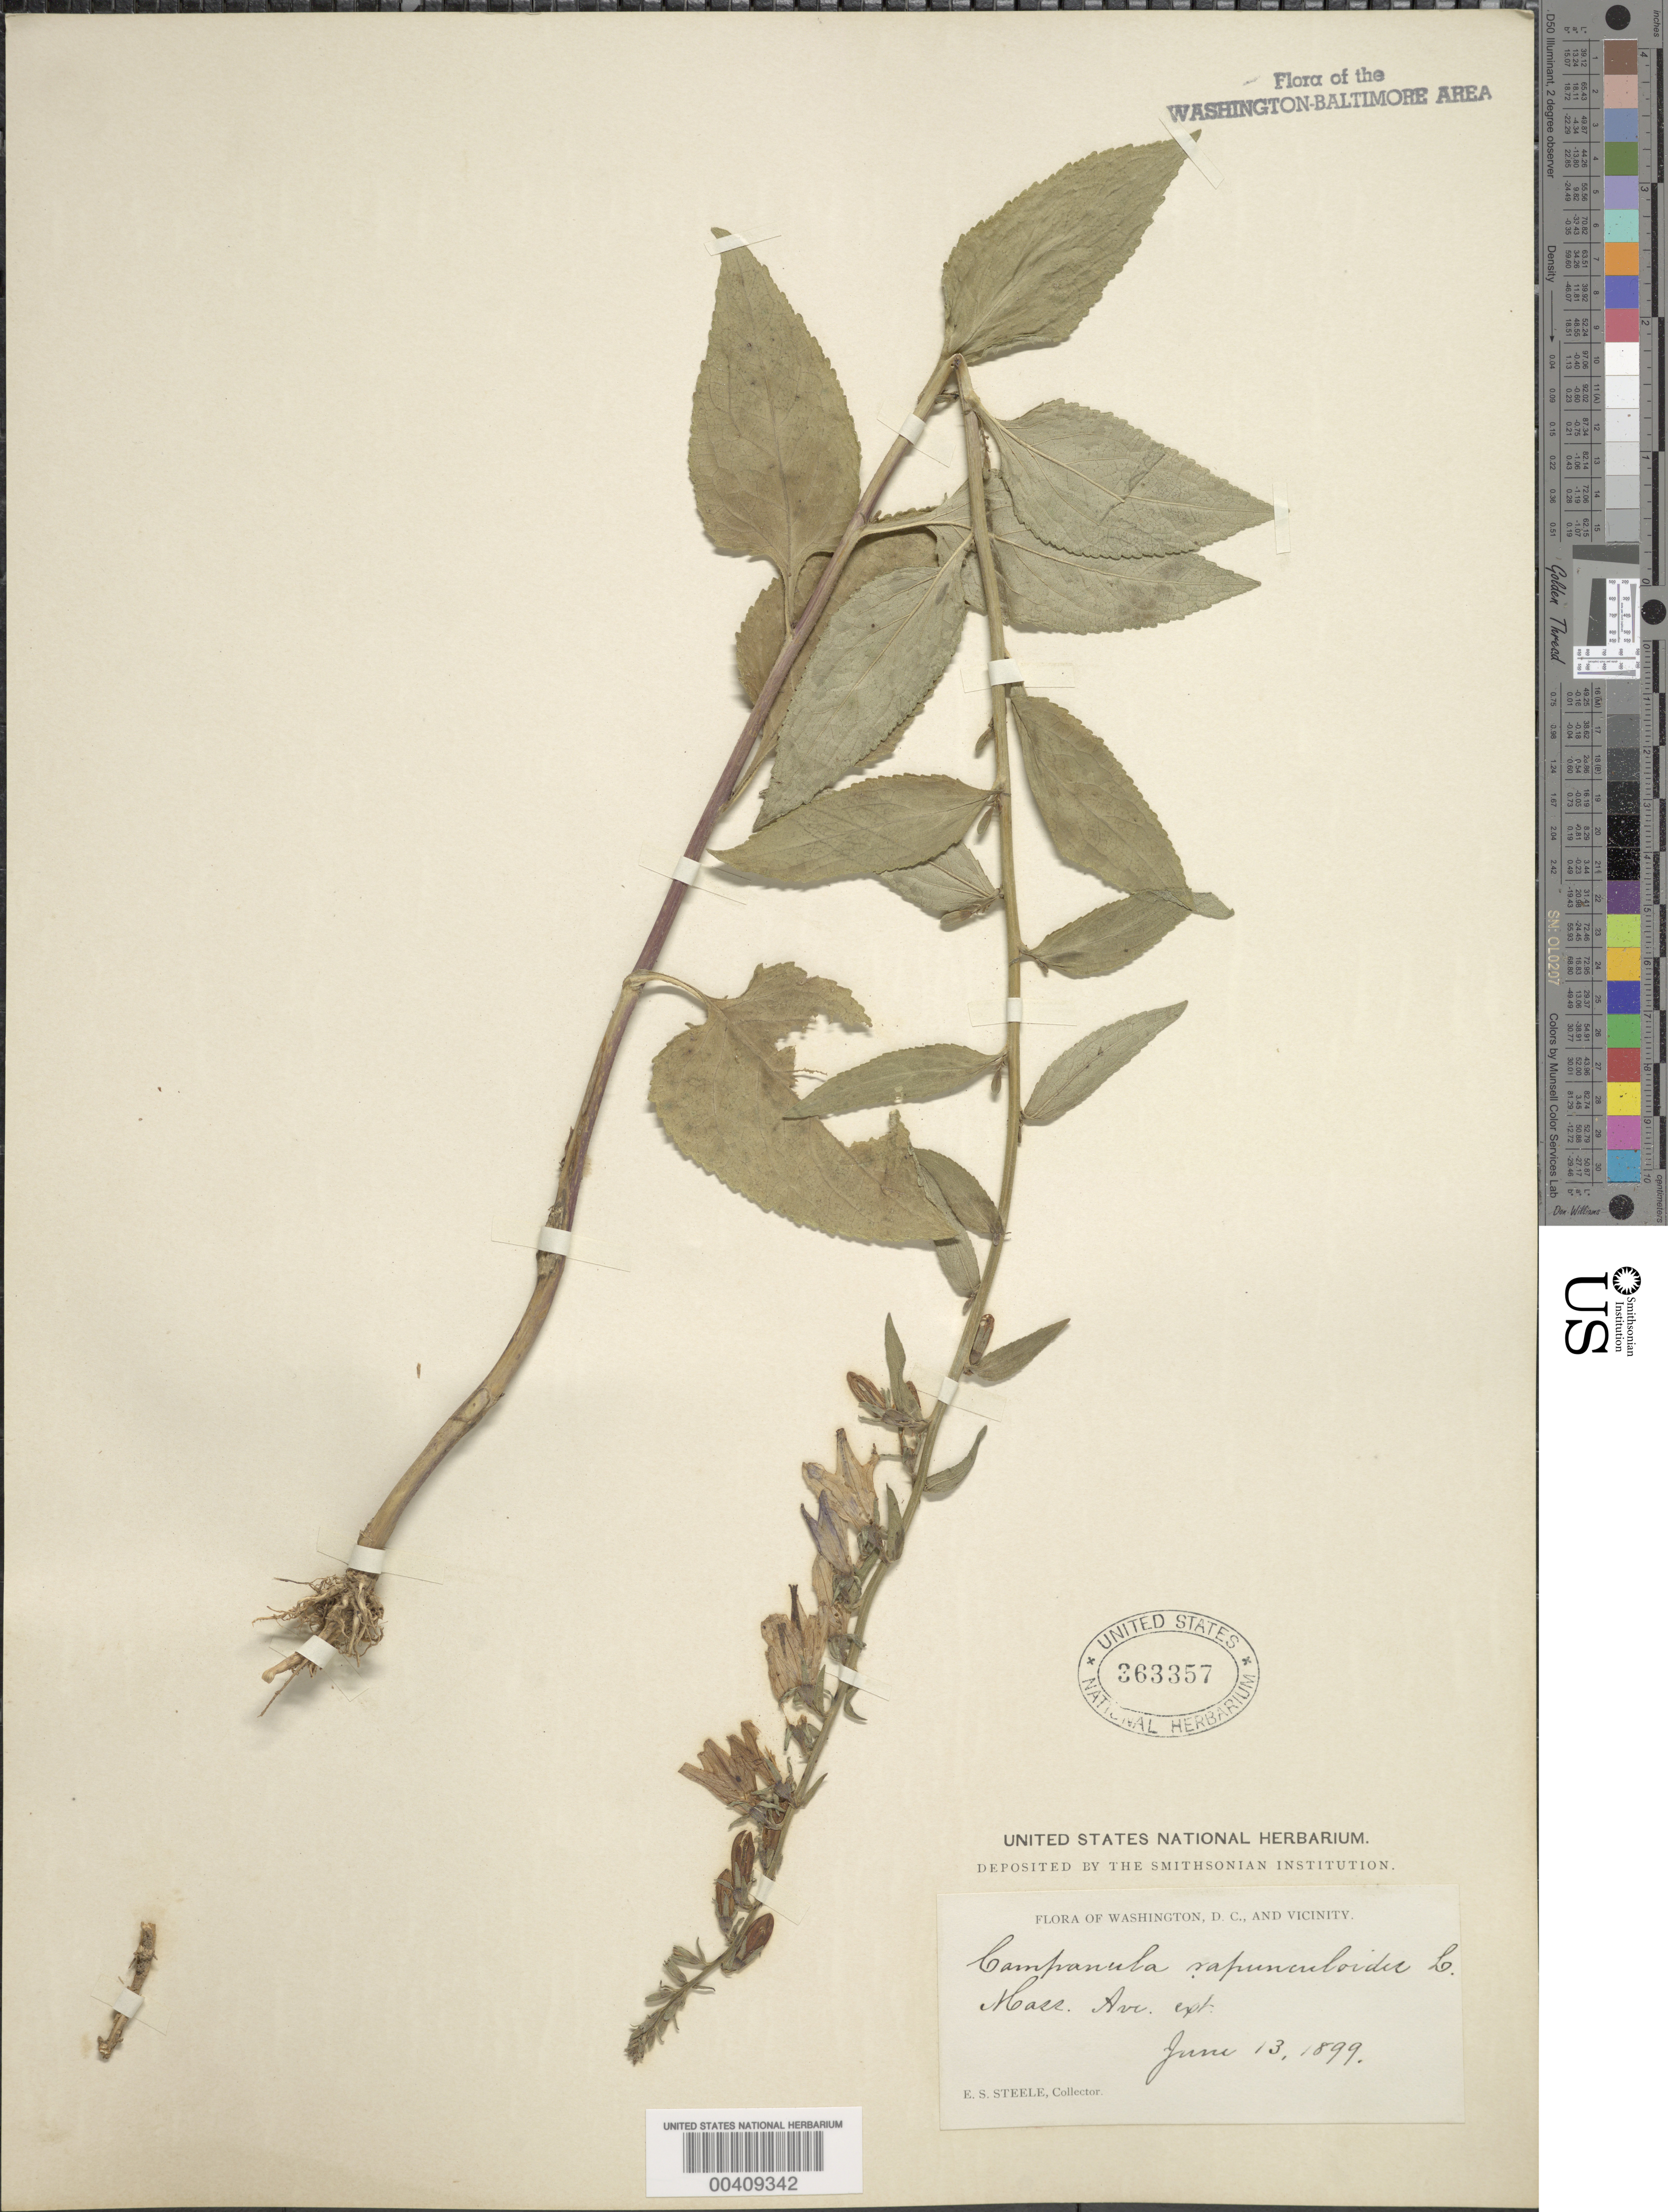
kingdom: Plantae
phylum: Tracheophyta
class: Magnoliopsida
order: Asterales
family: Campanulaceae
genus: Campanula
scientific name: Campanula rapunculoides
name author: L.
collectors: E. Steele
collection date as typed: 13 Jun 1899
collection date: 1899-06-13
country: United States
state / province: District of Columbia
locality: Mass. Ave. ext.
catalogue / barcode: US 363357